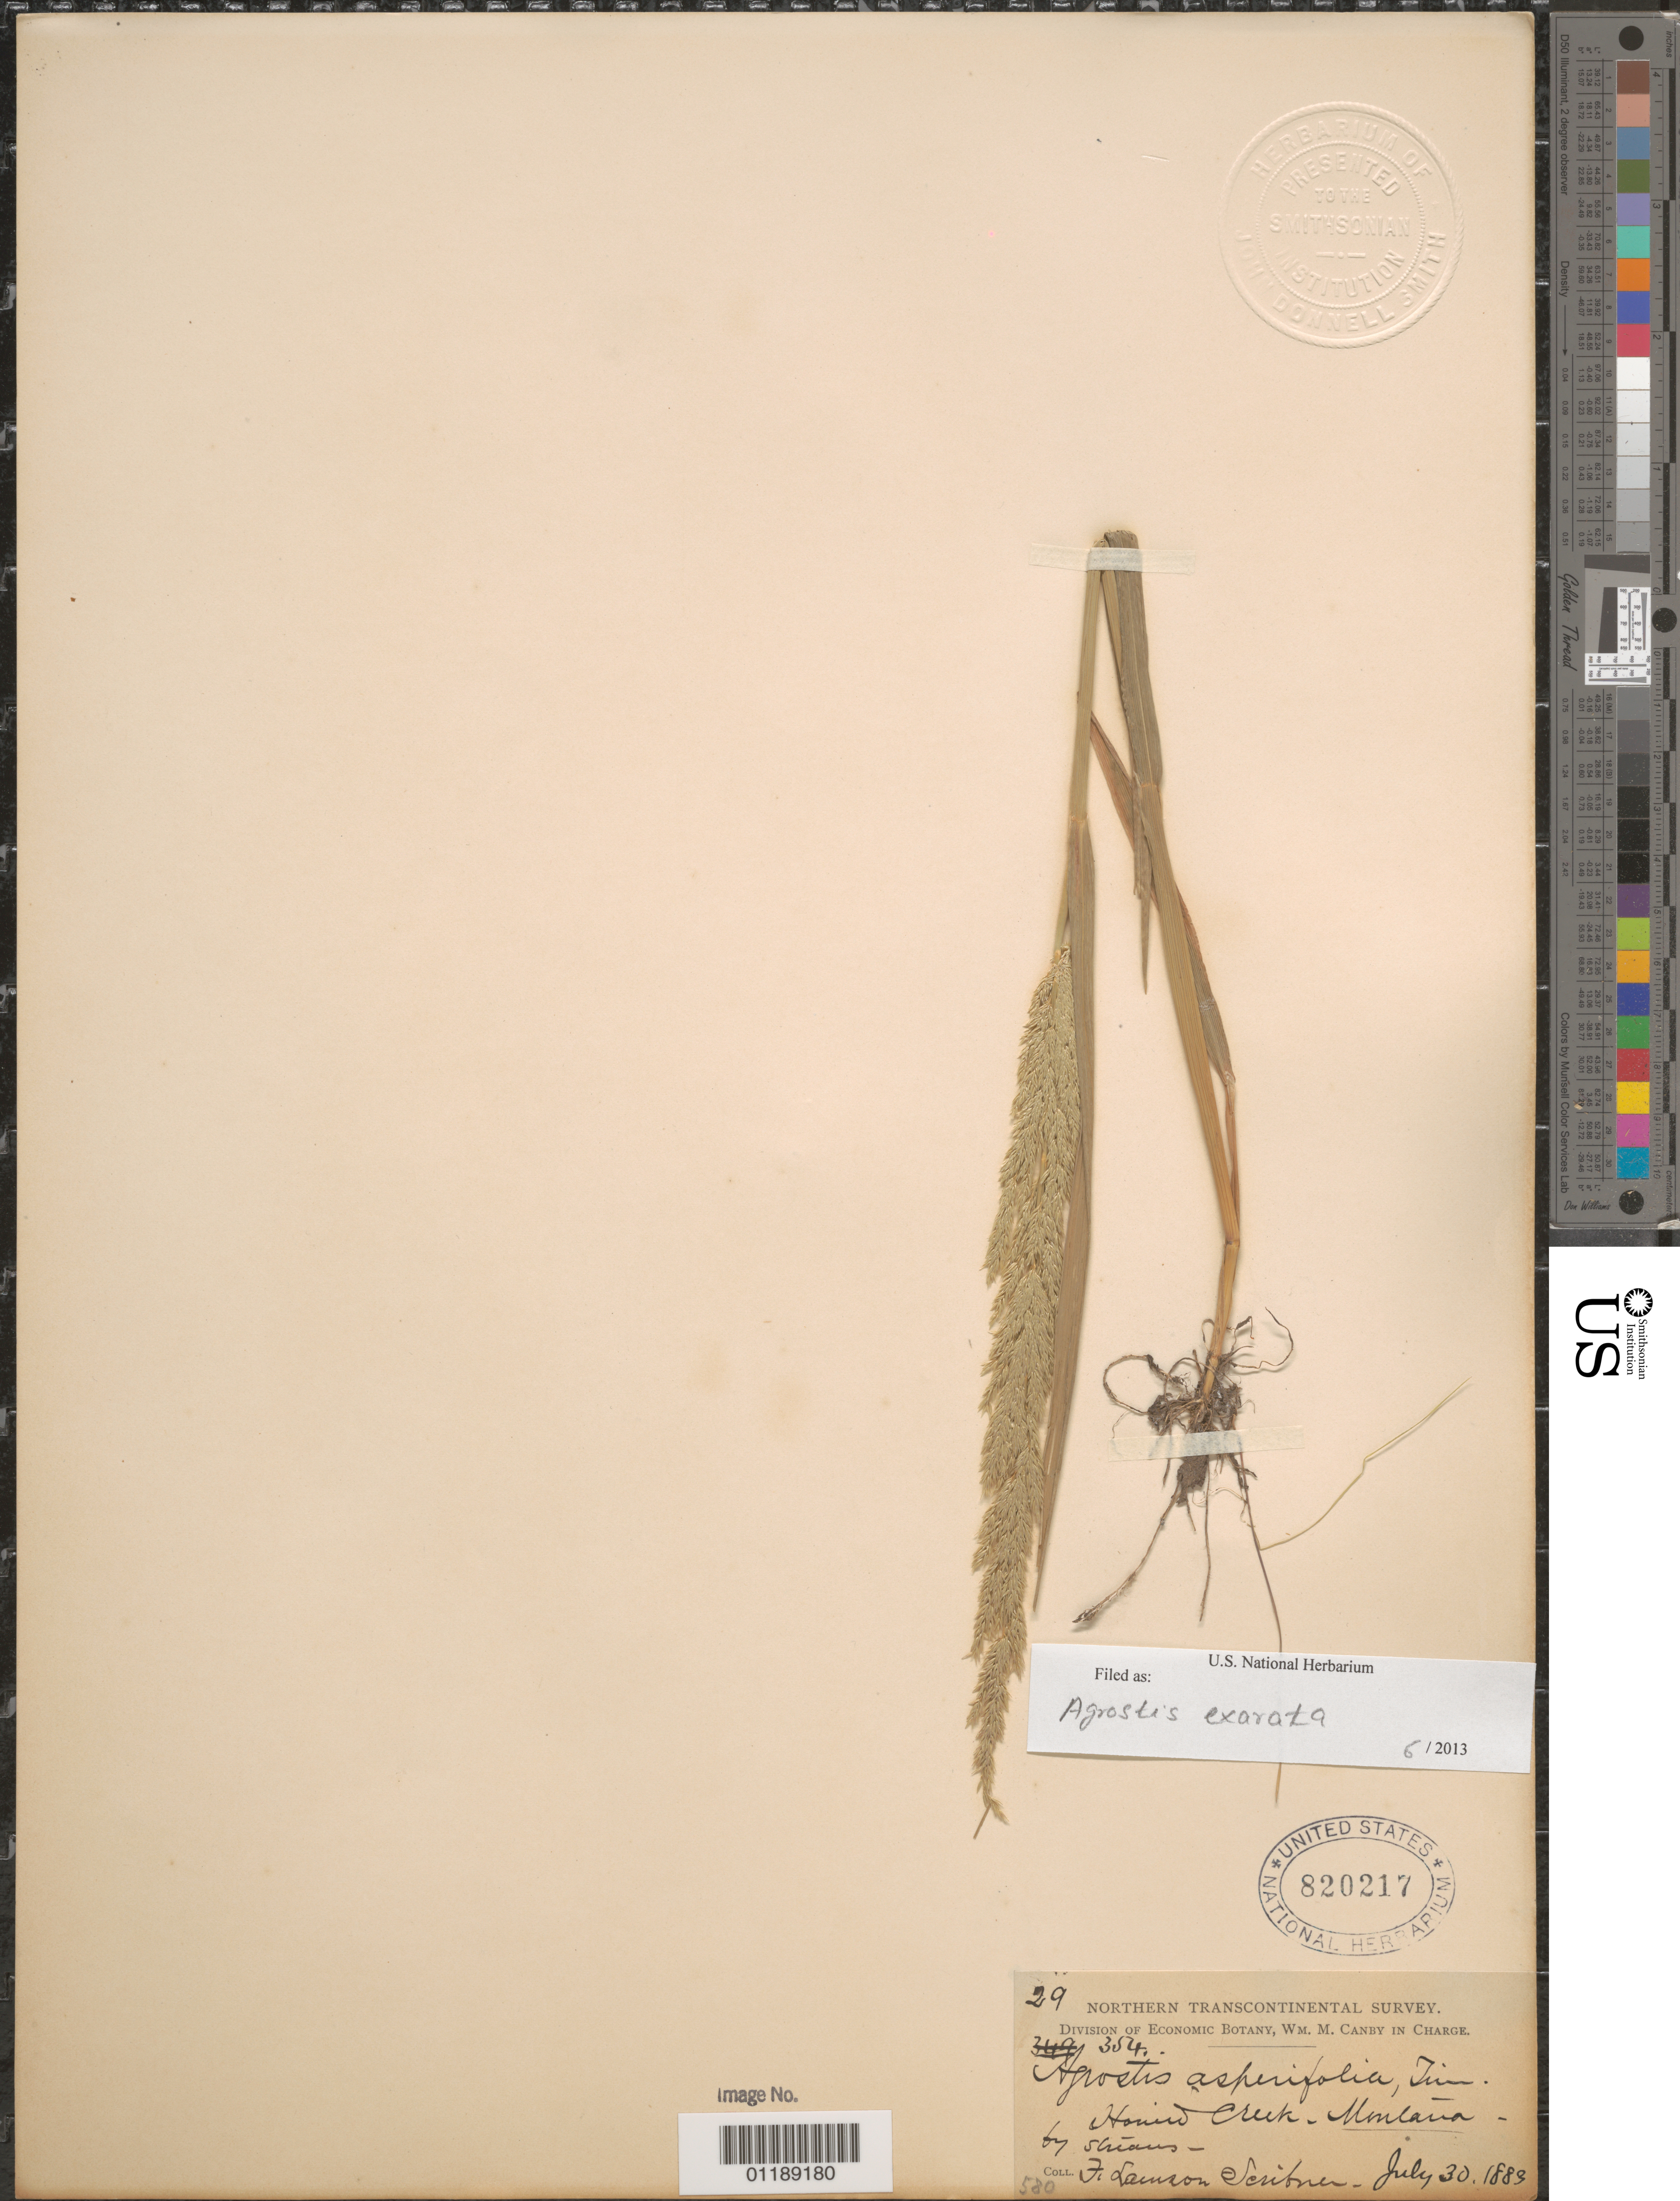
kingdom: Plantae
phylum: Tracheophyta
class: Liliopsida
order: Poales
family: Poaceae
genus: Agrostis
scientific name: Agrostis exarata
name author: Trin.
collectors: F. L. Scribner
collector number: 354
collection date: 1889-07-30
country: United States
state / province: Montana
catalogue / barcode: US 820217